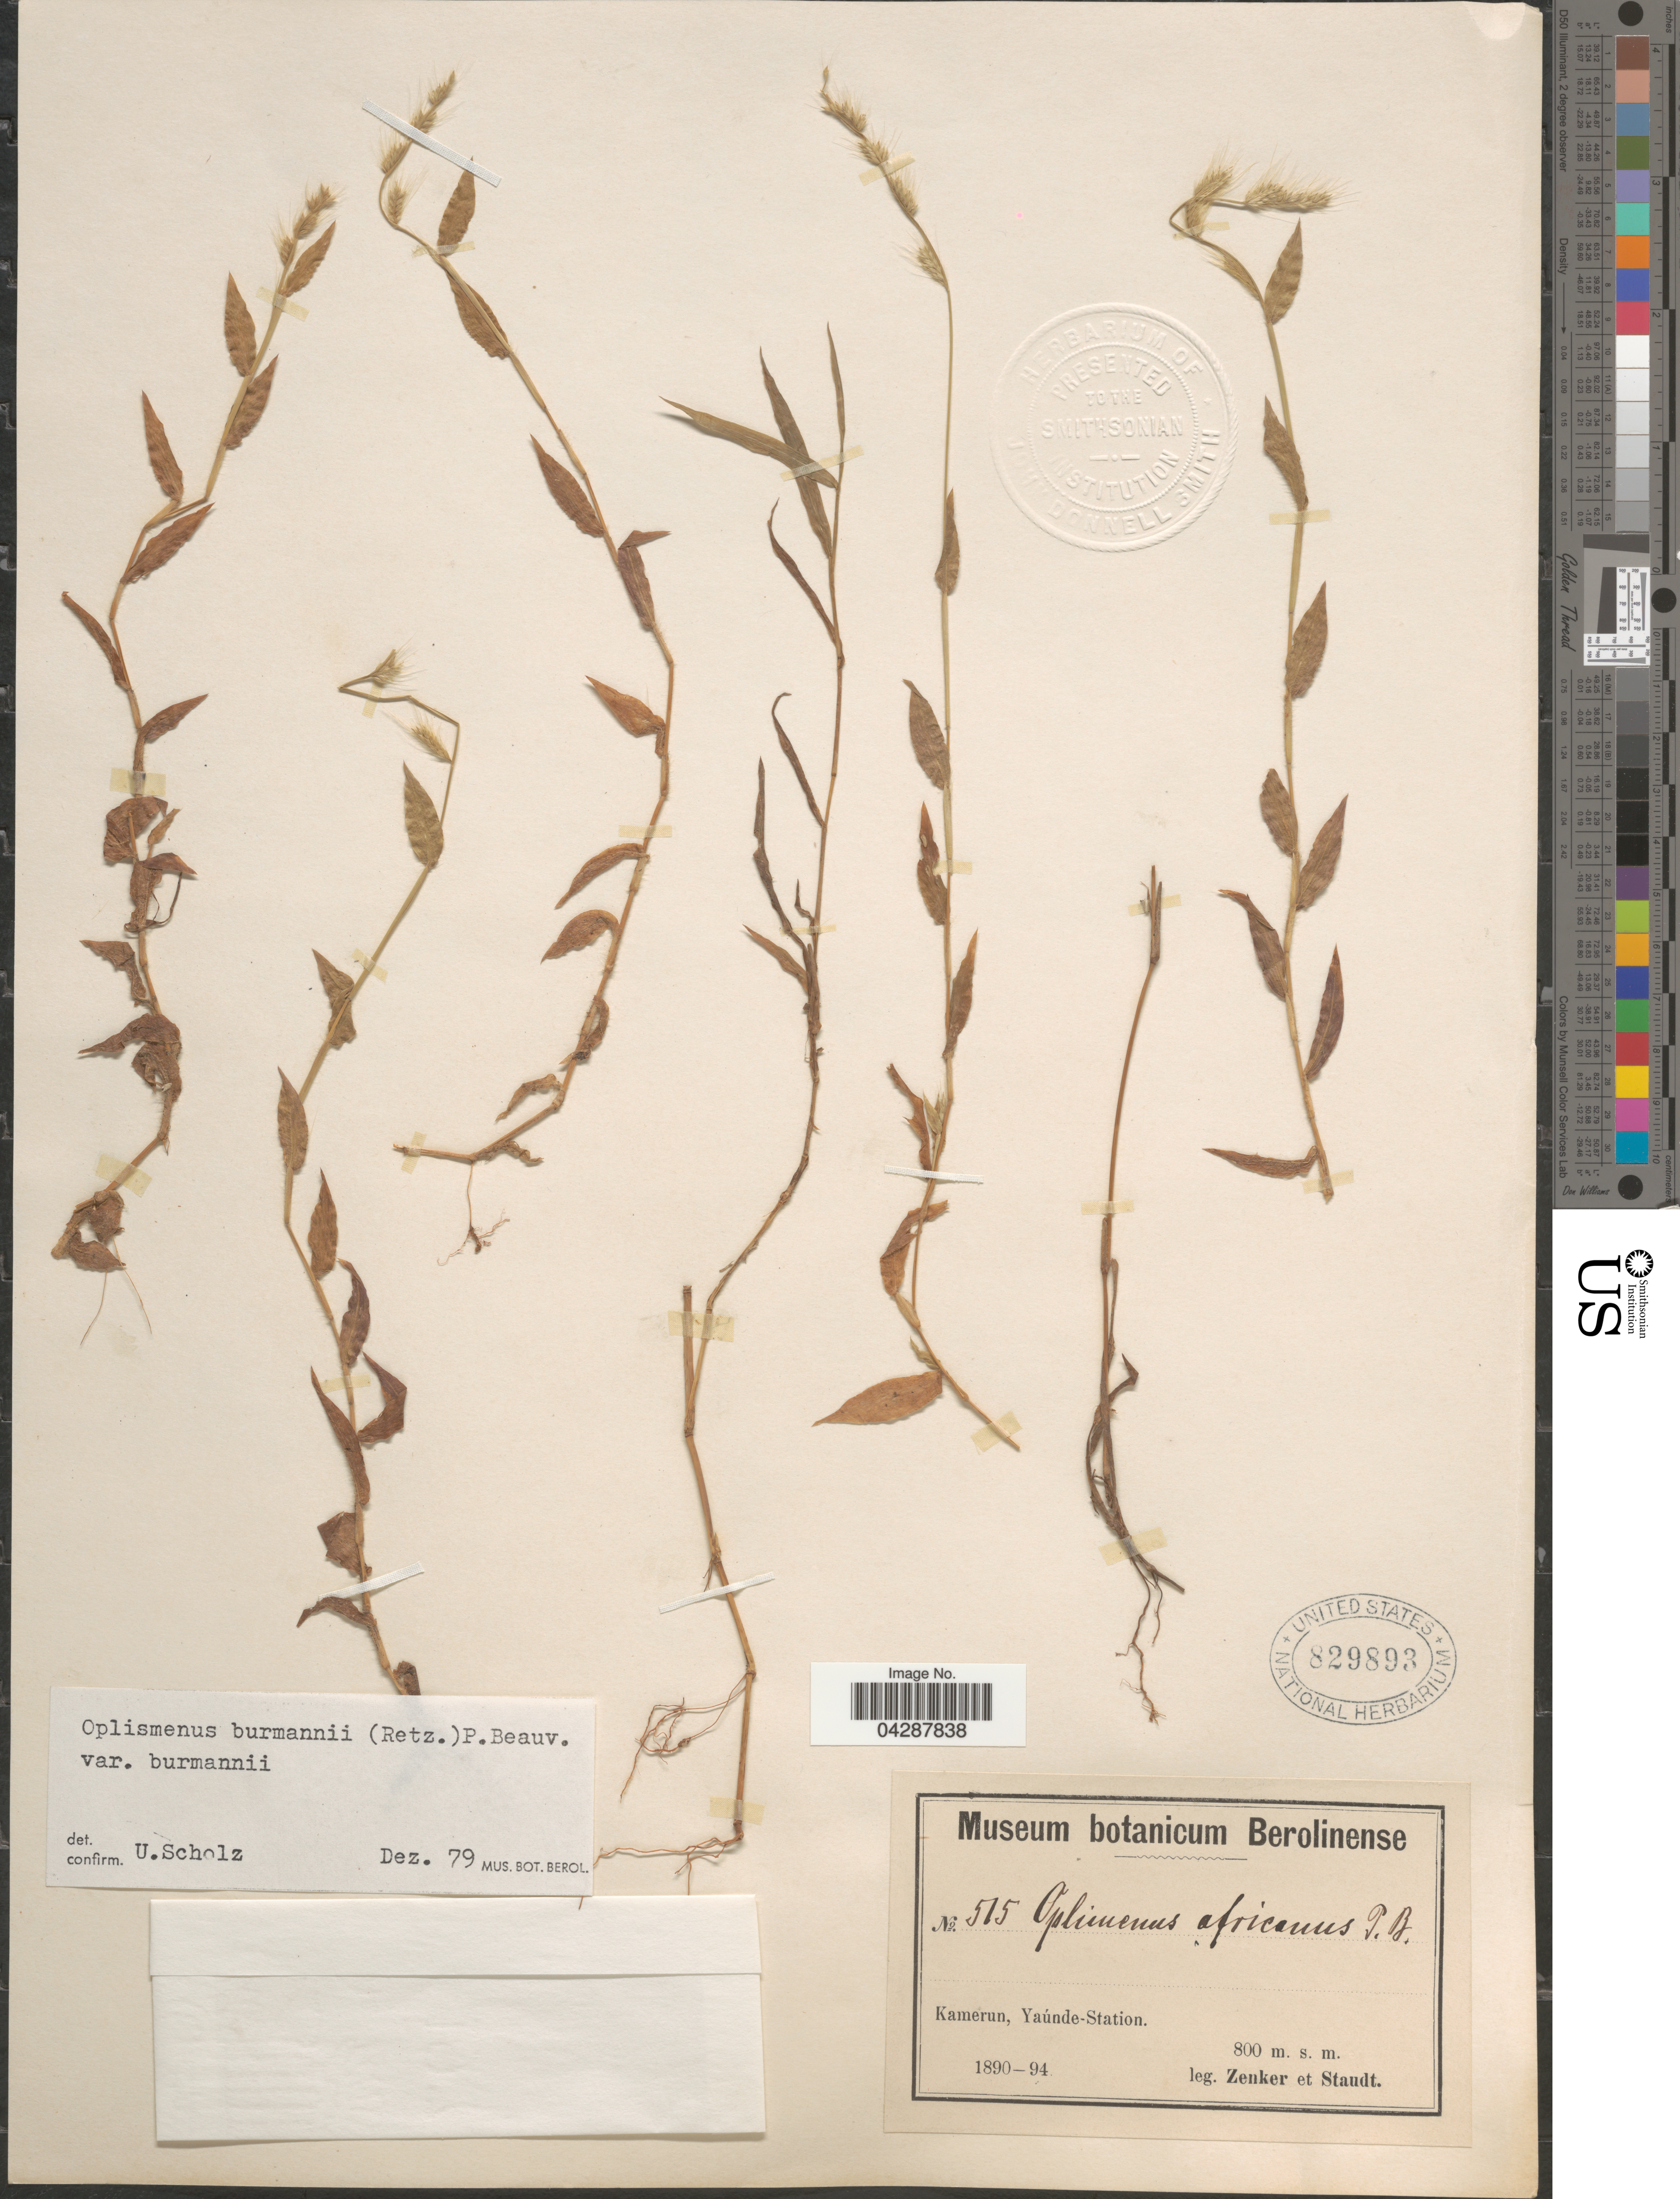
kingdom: Plantae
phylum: Tracheophyta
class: Liliopsida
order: Poales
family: Poaceae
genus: Oplismenus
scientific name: Oplismenus burmannii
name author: (Retz.) P. Beauv.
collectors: Zenker, -- & -. Staudt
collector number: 515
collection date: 1890/1894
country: Cameroon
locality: Kamerun, Yáunde-Station.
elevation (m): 800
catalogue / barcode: US 829893